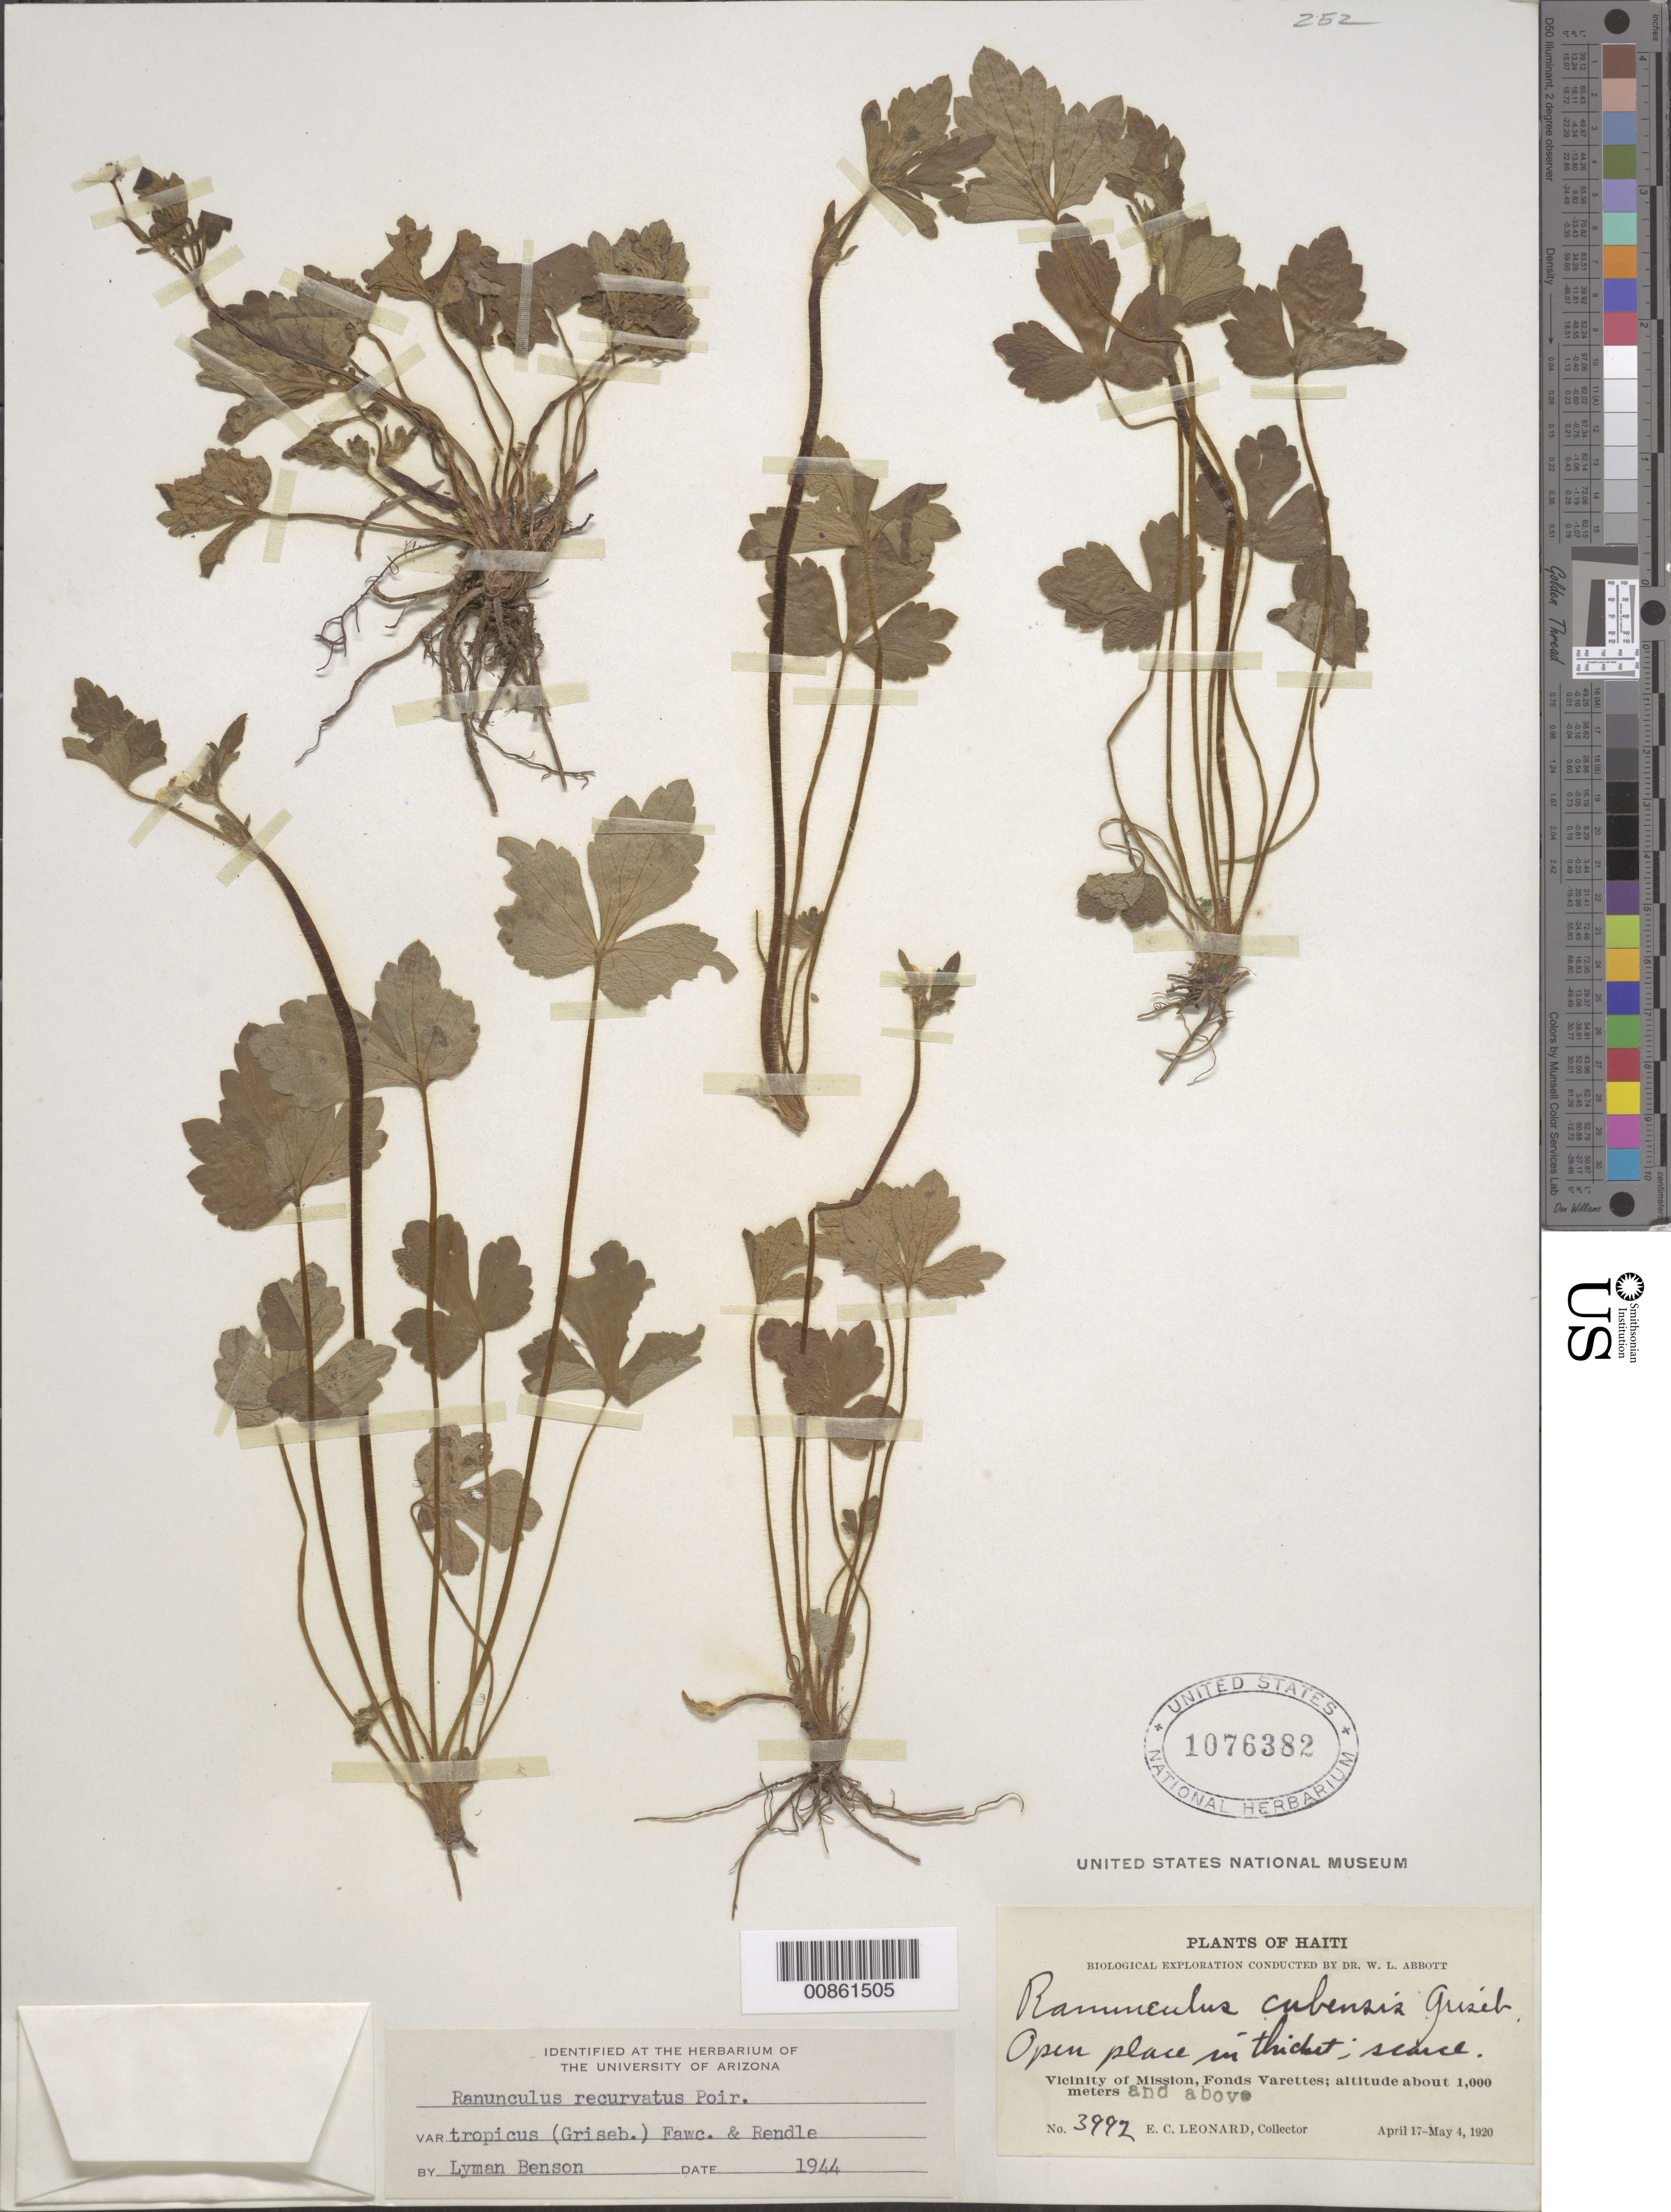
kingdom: Plantae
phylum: Tracheophyta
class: Magnoliopsida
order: Ranunculales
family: Ranunculaceae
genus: Ranunculus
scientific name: Ranunculus recurvatus var. tropicus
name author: (Griseb.) Fawc. & Rendle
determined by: Benson, L.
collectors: E. C. Leonard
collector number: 3992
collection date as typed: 17 Apr 1920 to 04 May 1920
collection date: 1920-04-17/1920-05-04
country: Haiti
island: Hispaniola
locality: Vicinity of Mission, Fonds Varettes.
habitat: Open place in thicket.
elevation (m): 1000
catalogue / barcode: US 1076382